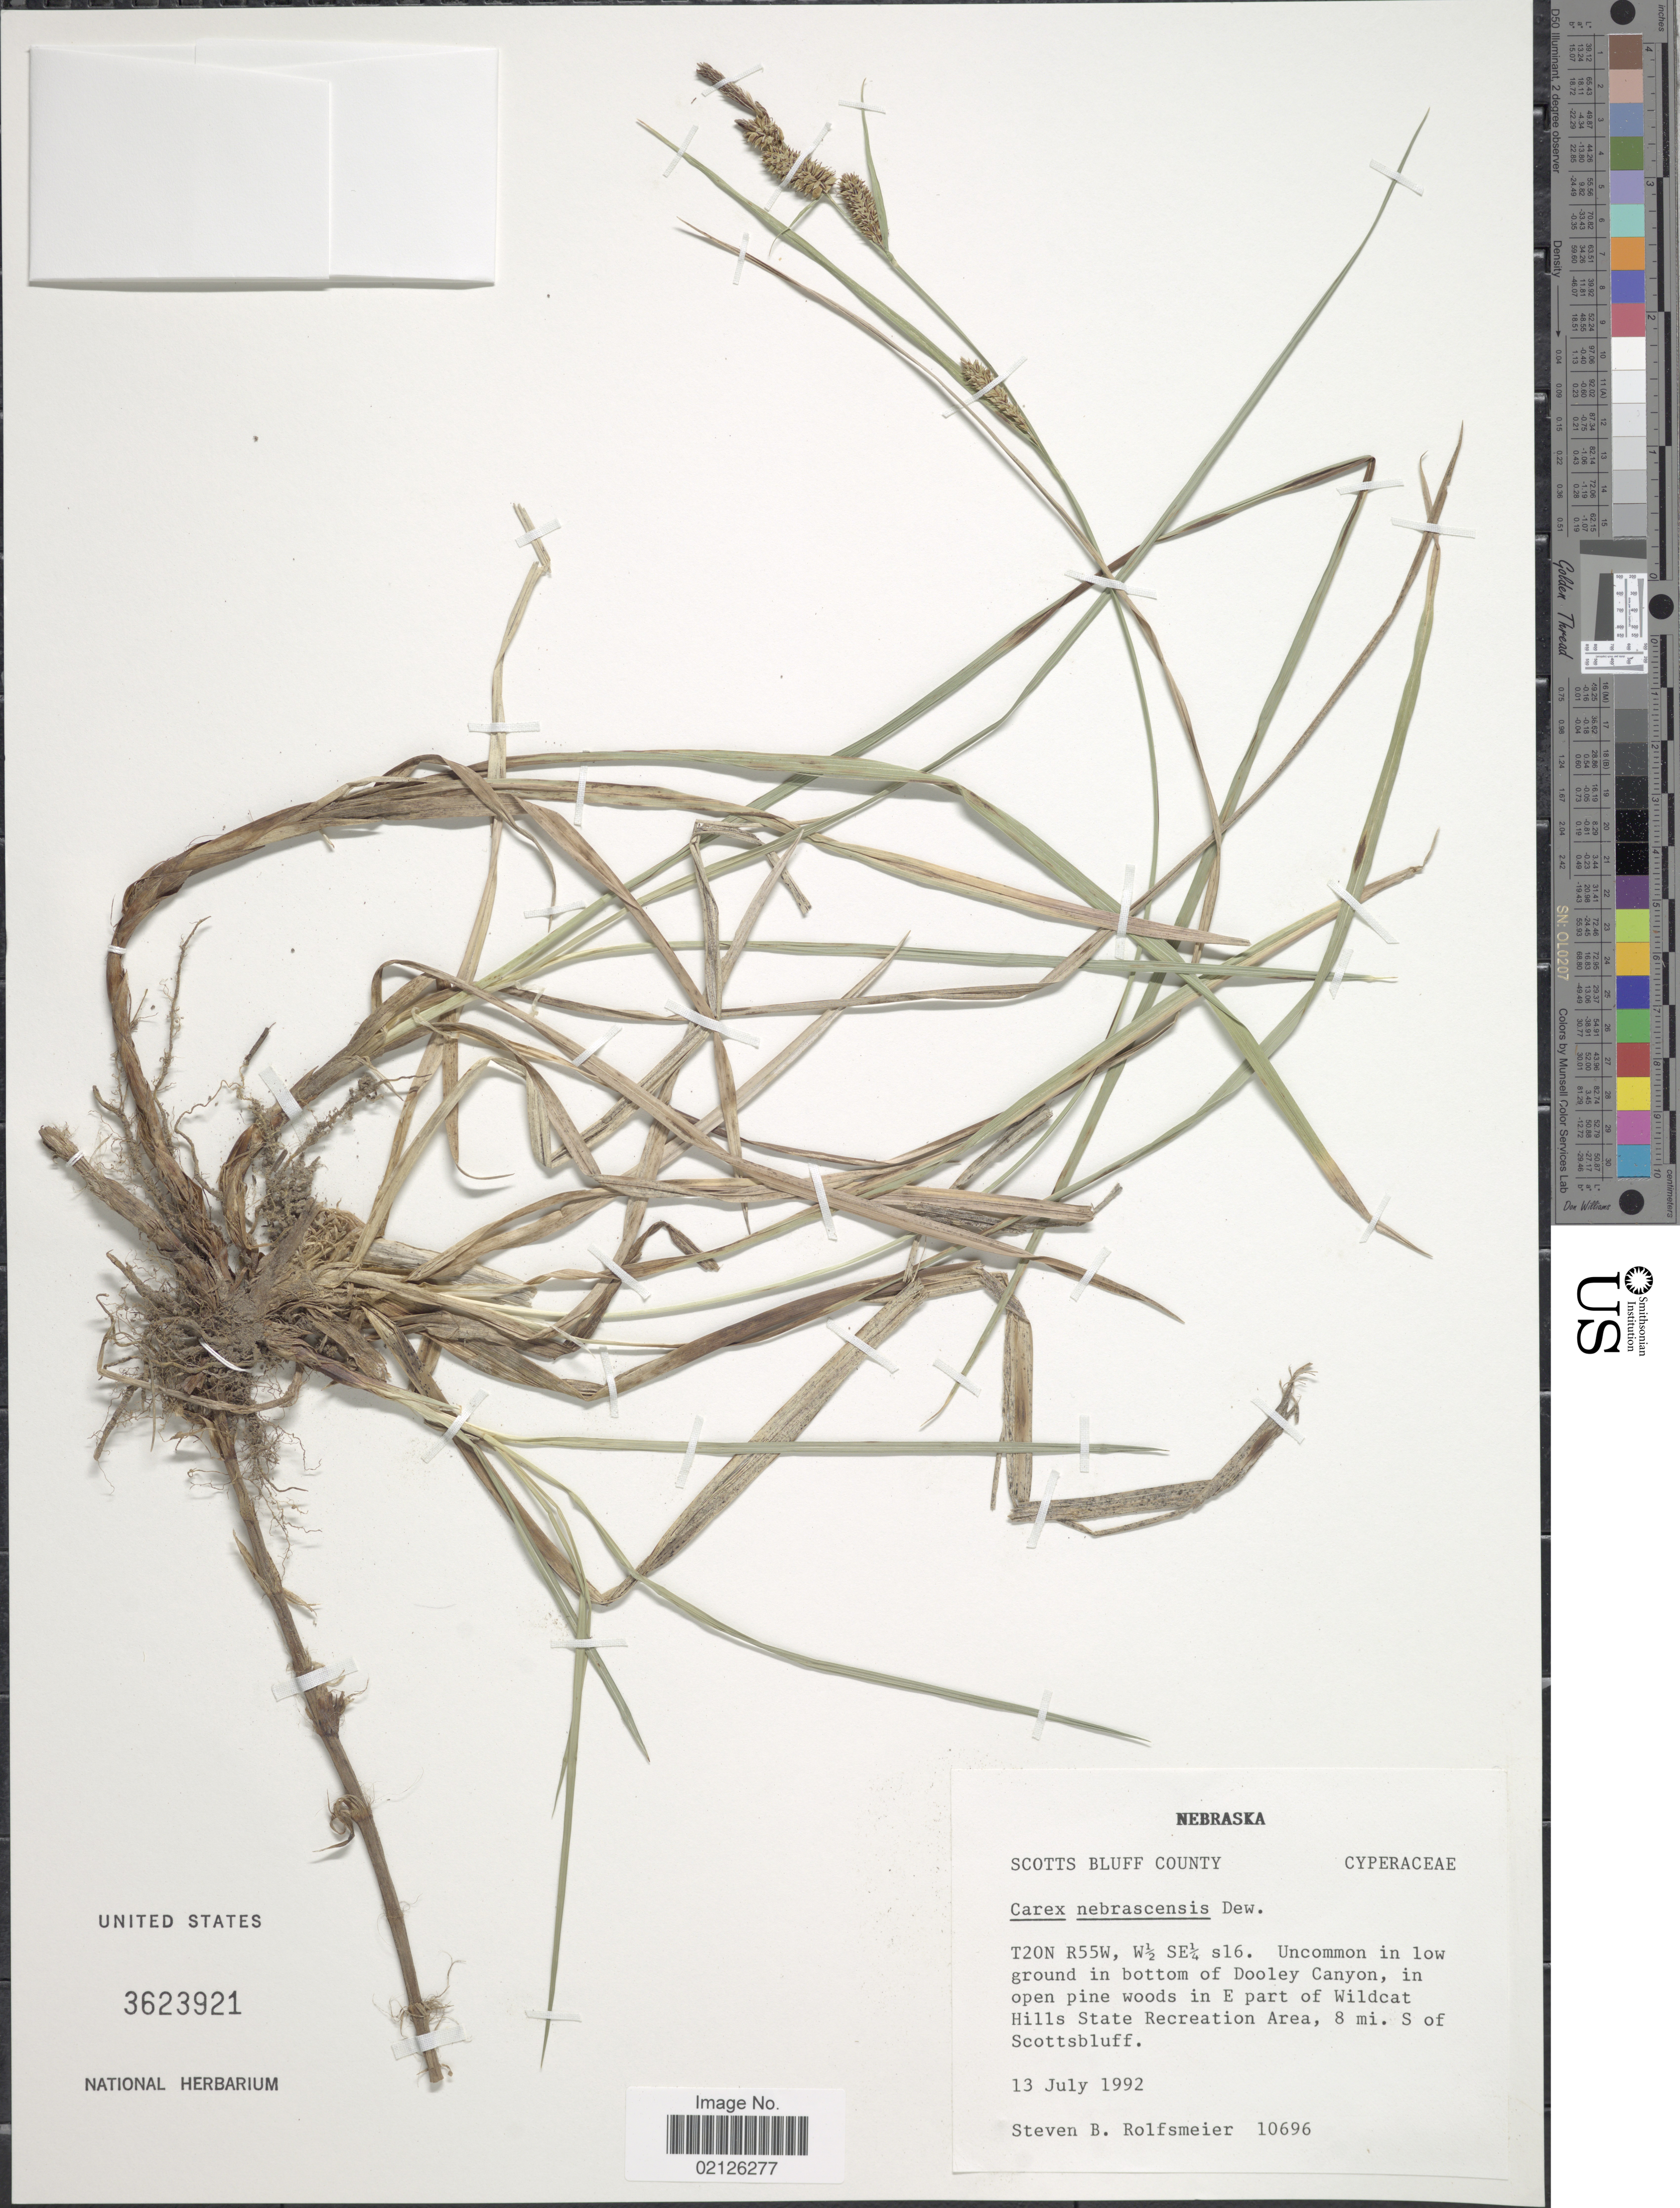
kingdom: Plantae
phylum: Tracheophyta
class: Liliopsida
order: Poales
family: Cyperaceae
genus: Carex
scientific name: Carex nebrascensis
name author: Dewey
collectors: S. Rolfsmeier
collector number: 10696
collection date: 1992-07-13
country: United States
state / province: Nebraska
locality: Scotts Bluff County, T20 R55W, W½ SE¼ s16. Uncommon in low ground in bottom of Dooley Canyon, in open pine woods in E part of Wildcat Hills State Recreation Area, 8 mi S of Scottsbluff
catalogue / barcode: US 3623921